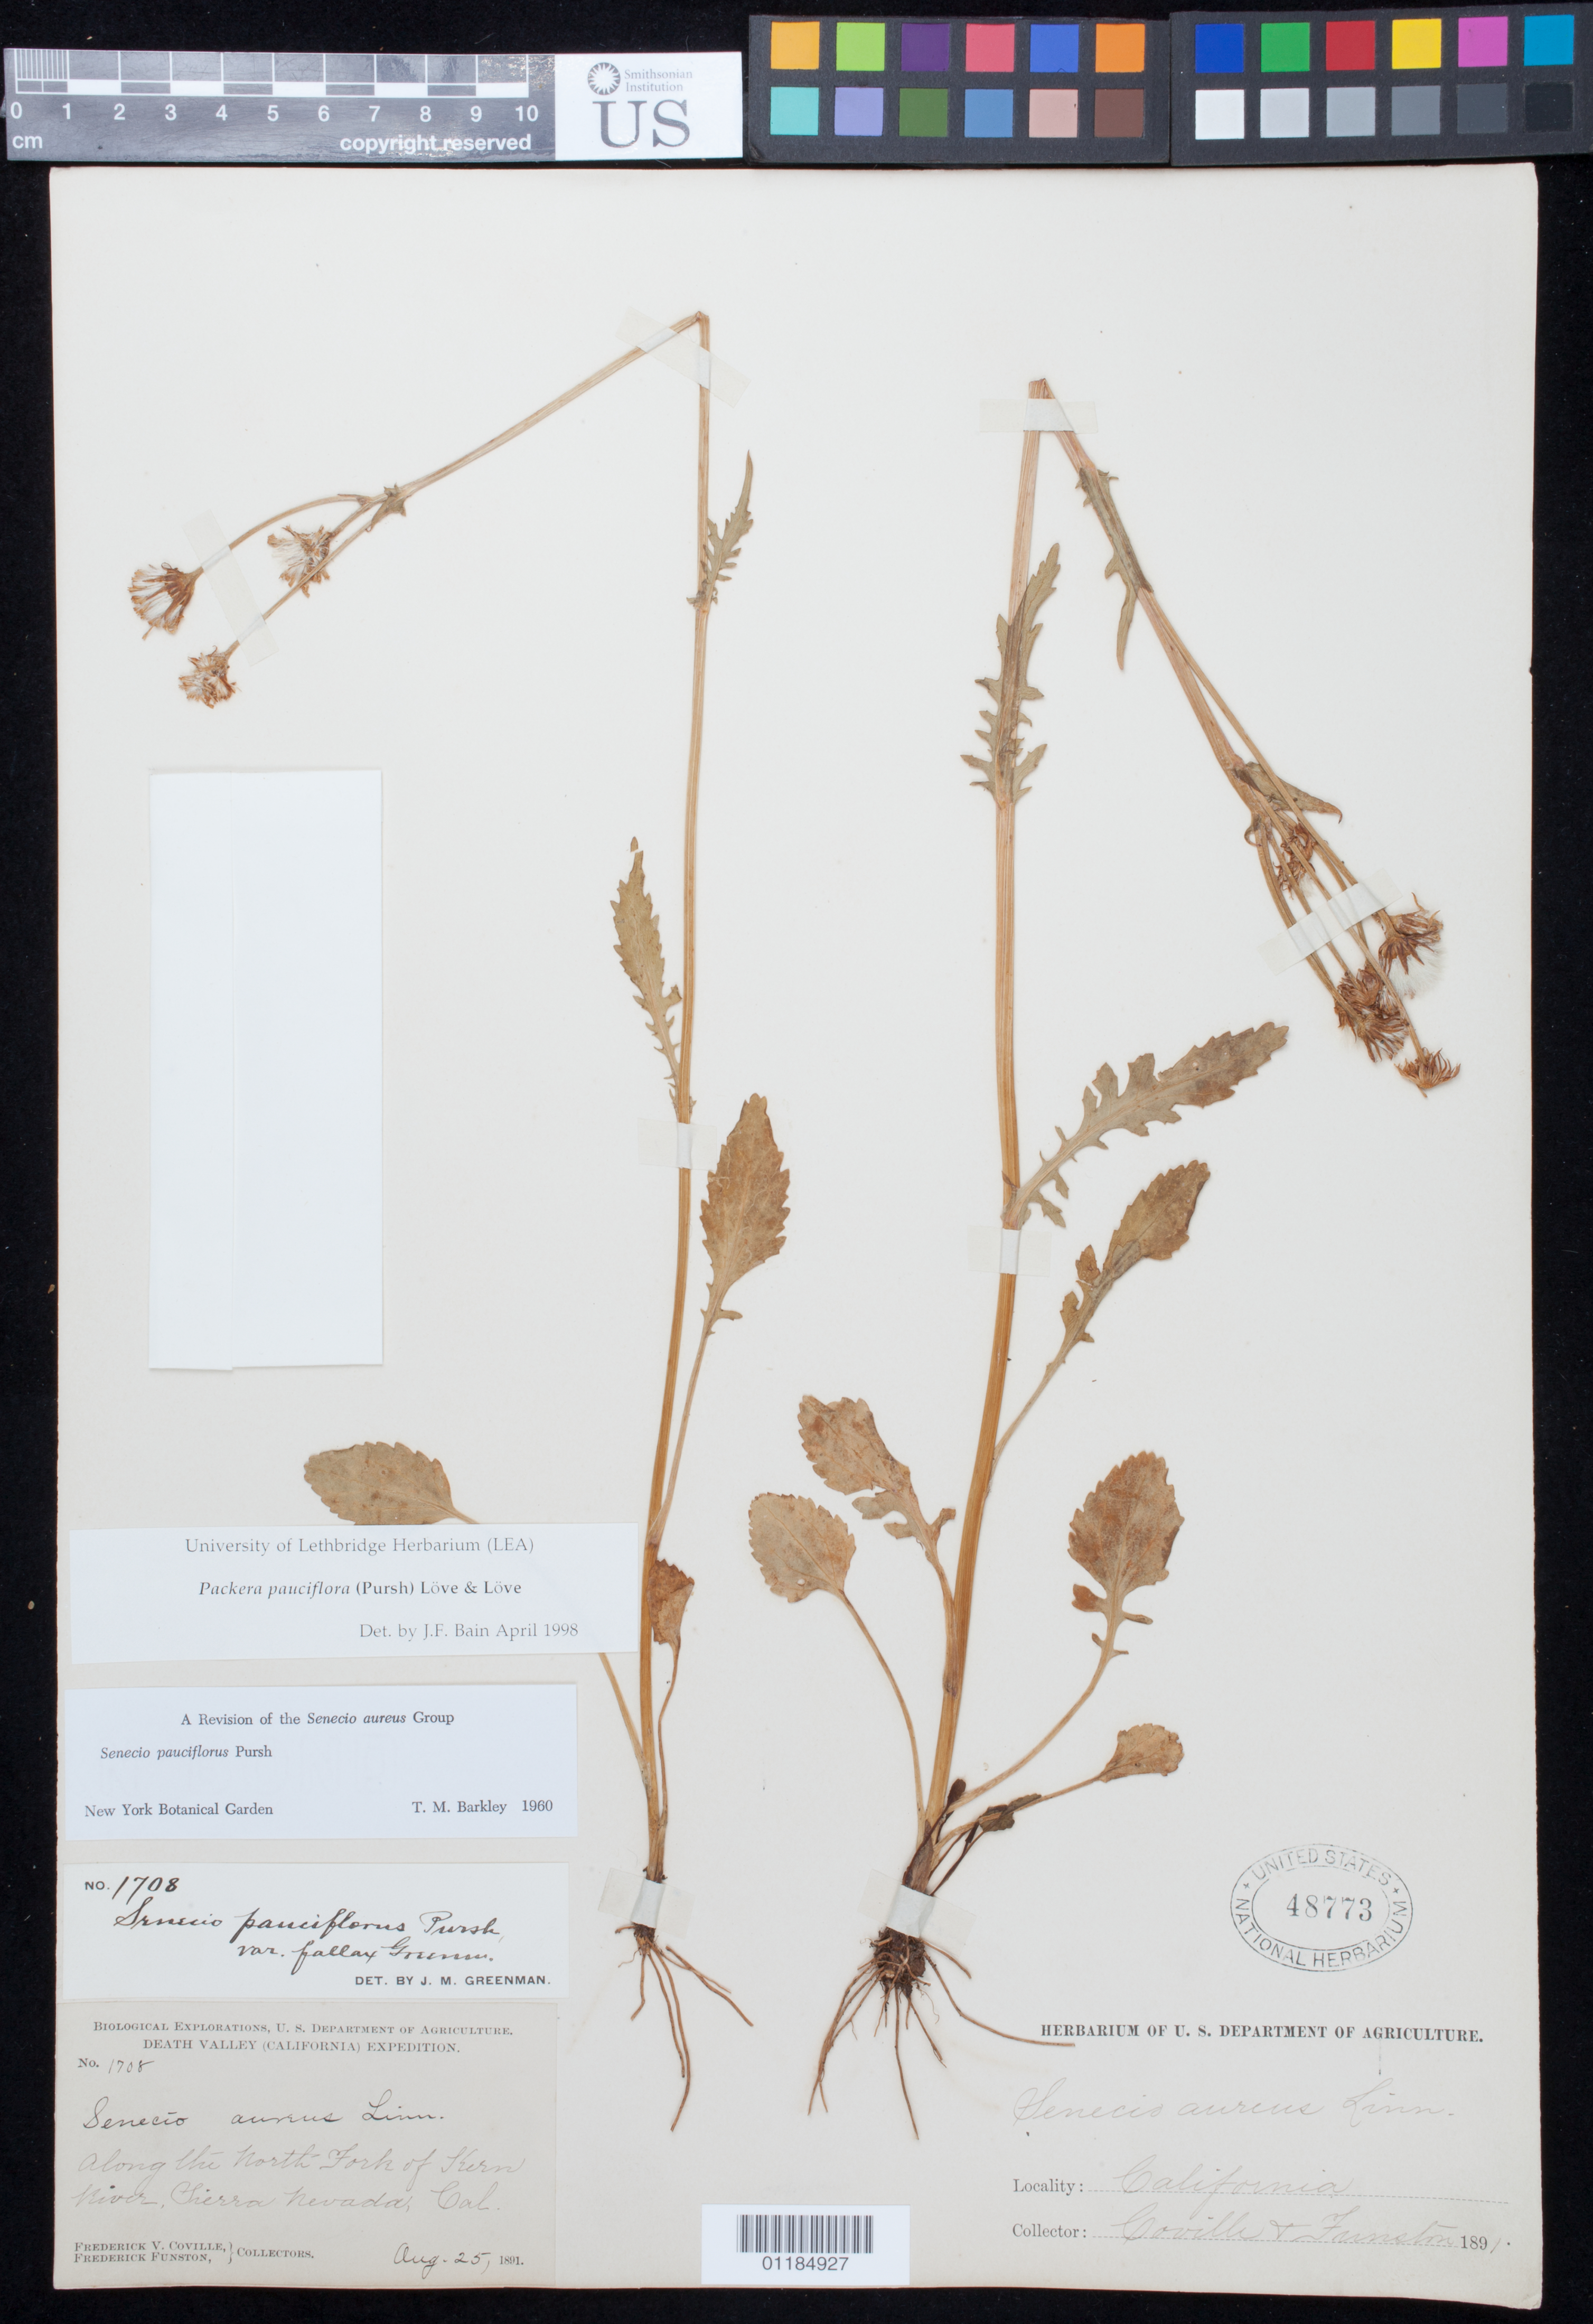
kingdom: Plantae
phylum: Tracheophyta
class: Magnoliopsida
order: Asterales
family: Asteraceae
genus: Packera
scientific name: Packera pauciflora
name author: (Pursh) Á. Löve & D. Löve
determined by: Bain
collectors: F. V. Coville & F. Funston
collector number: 1708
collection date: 1891-08-25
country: United States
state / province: California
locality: along the north Fork of Kearn River, Sierra Nevada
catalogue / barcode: US 48773